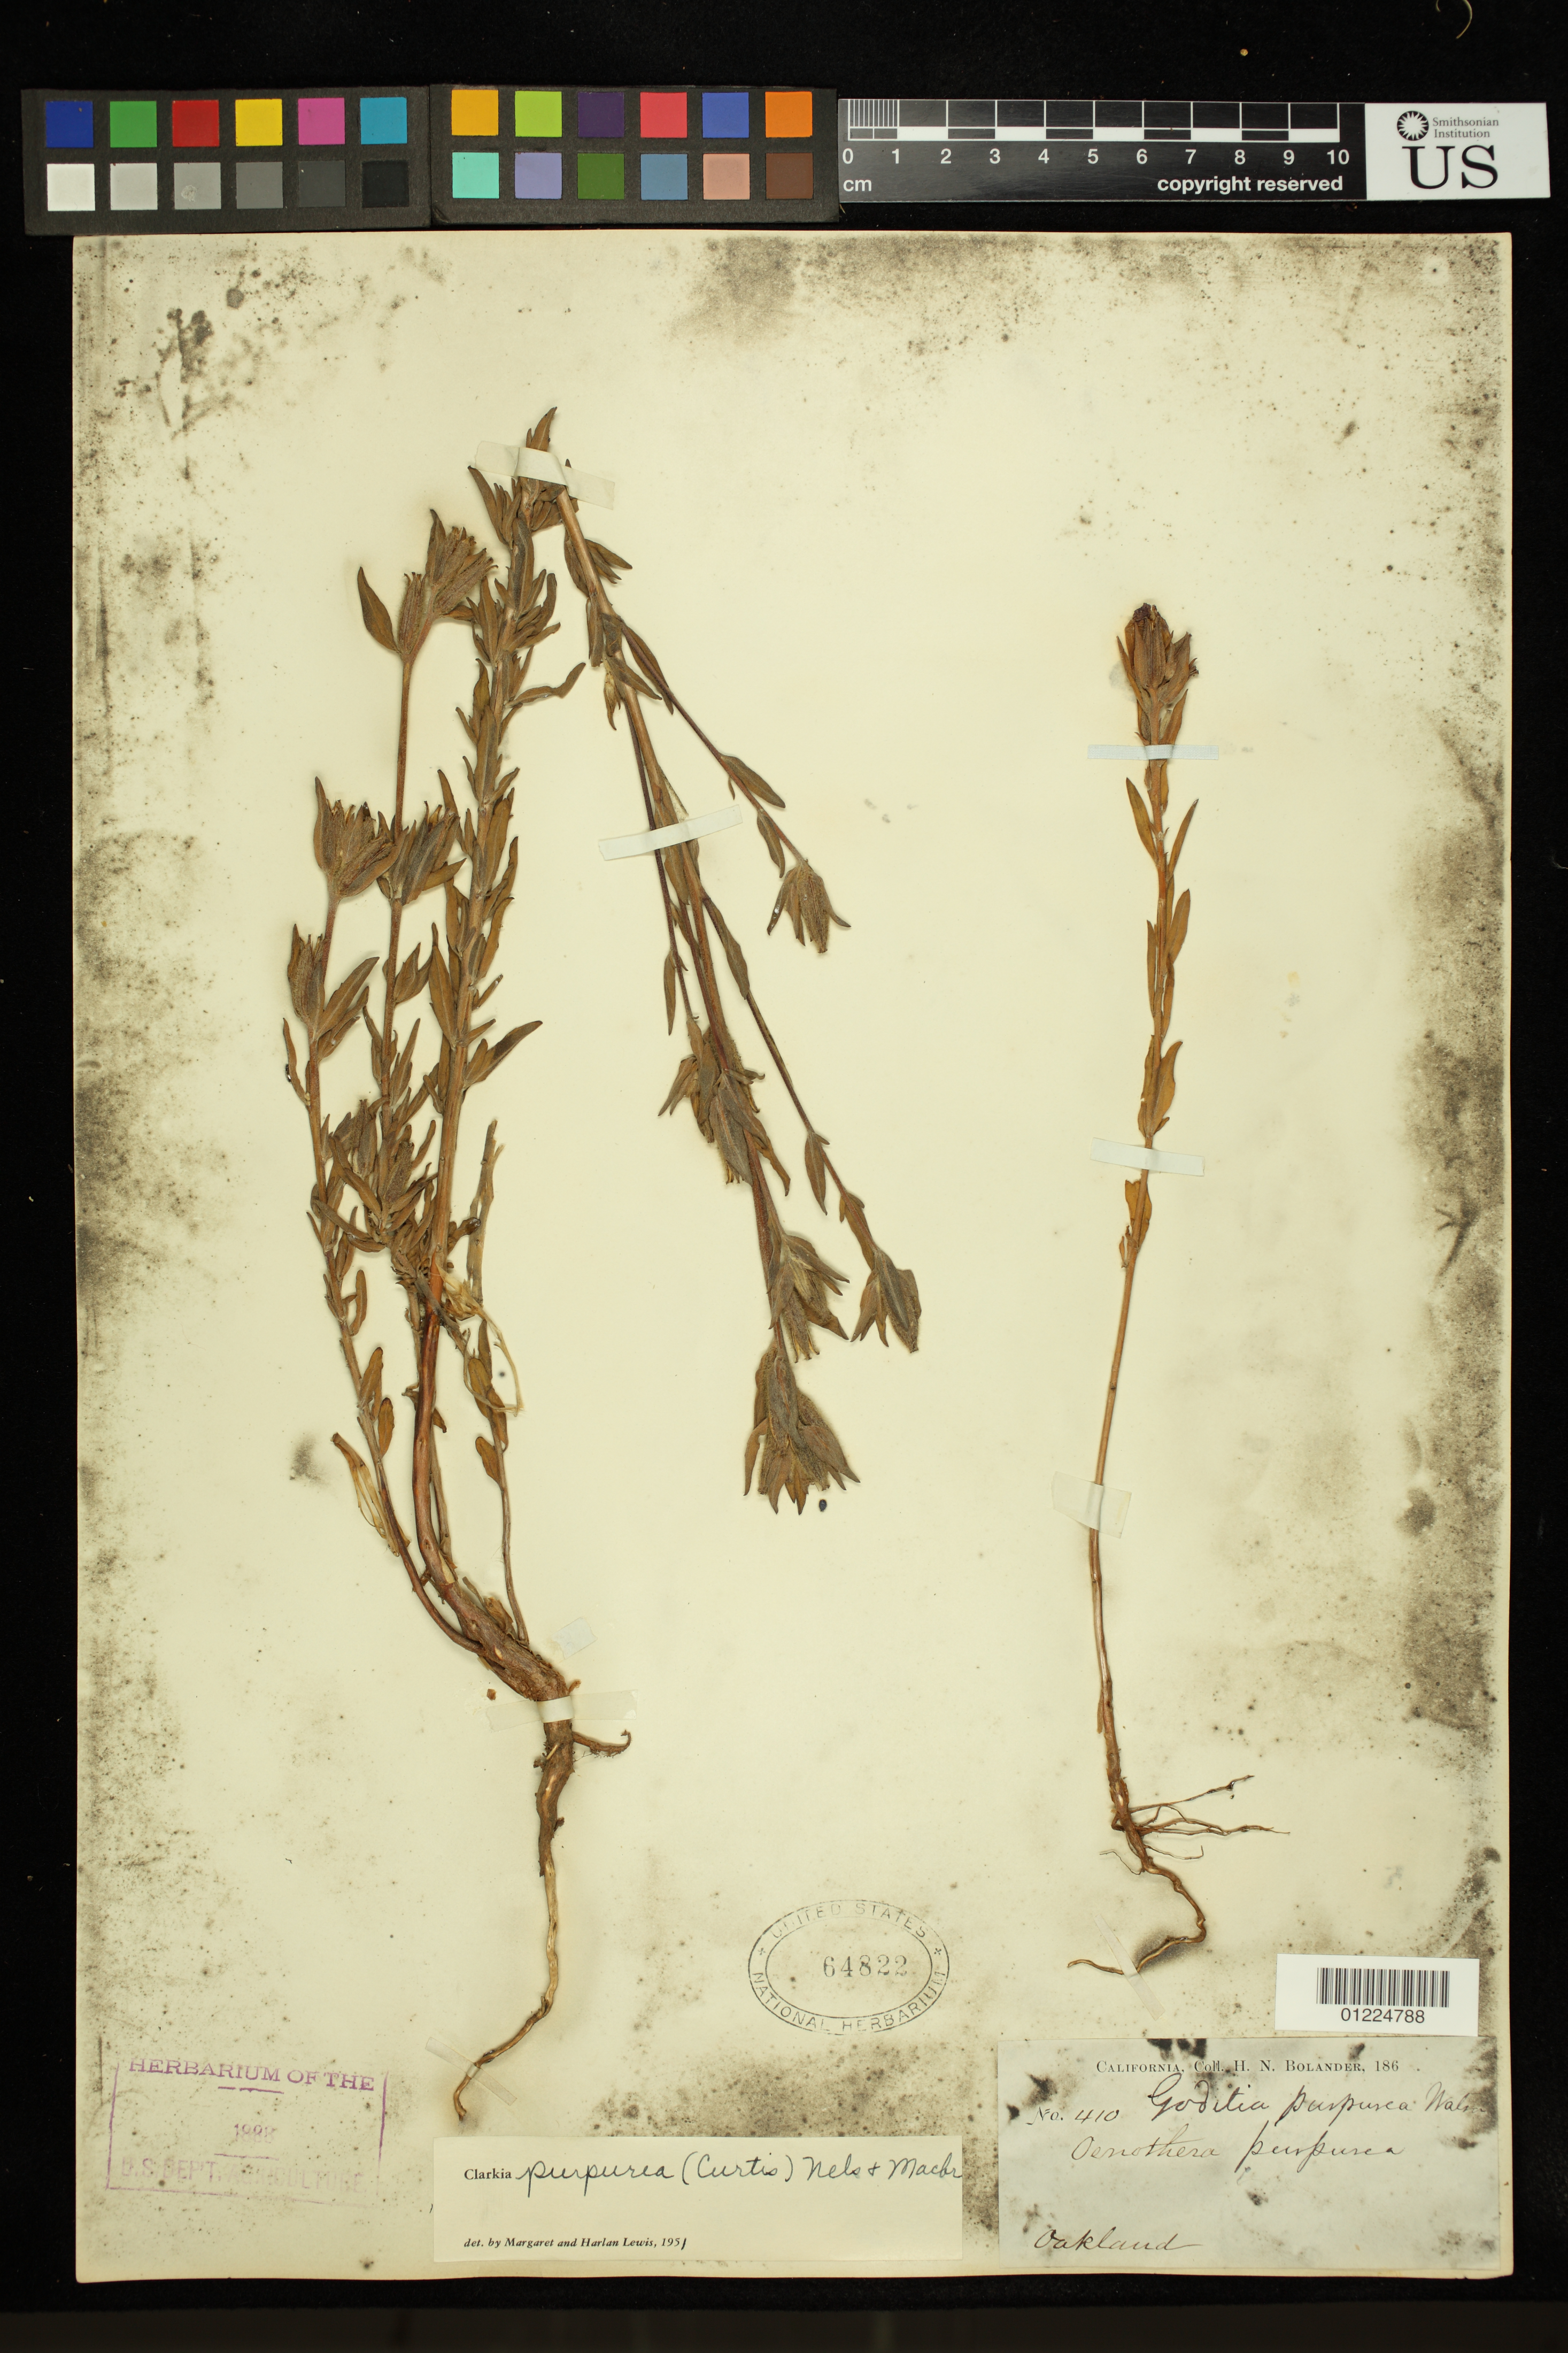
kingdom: Plantae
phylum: Tracheophyta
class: Magnoliopsida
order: Myrtales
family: Onagraceae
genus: Clarkia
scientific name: Clarkia purpurea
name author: (Curtis) A. Nelson & J.F. Macbr.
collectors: H. Bolander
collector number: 410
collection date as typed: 186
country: United States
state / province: California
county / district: Alameda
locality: Oakland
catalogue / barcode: US 64822